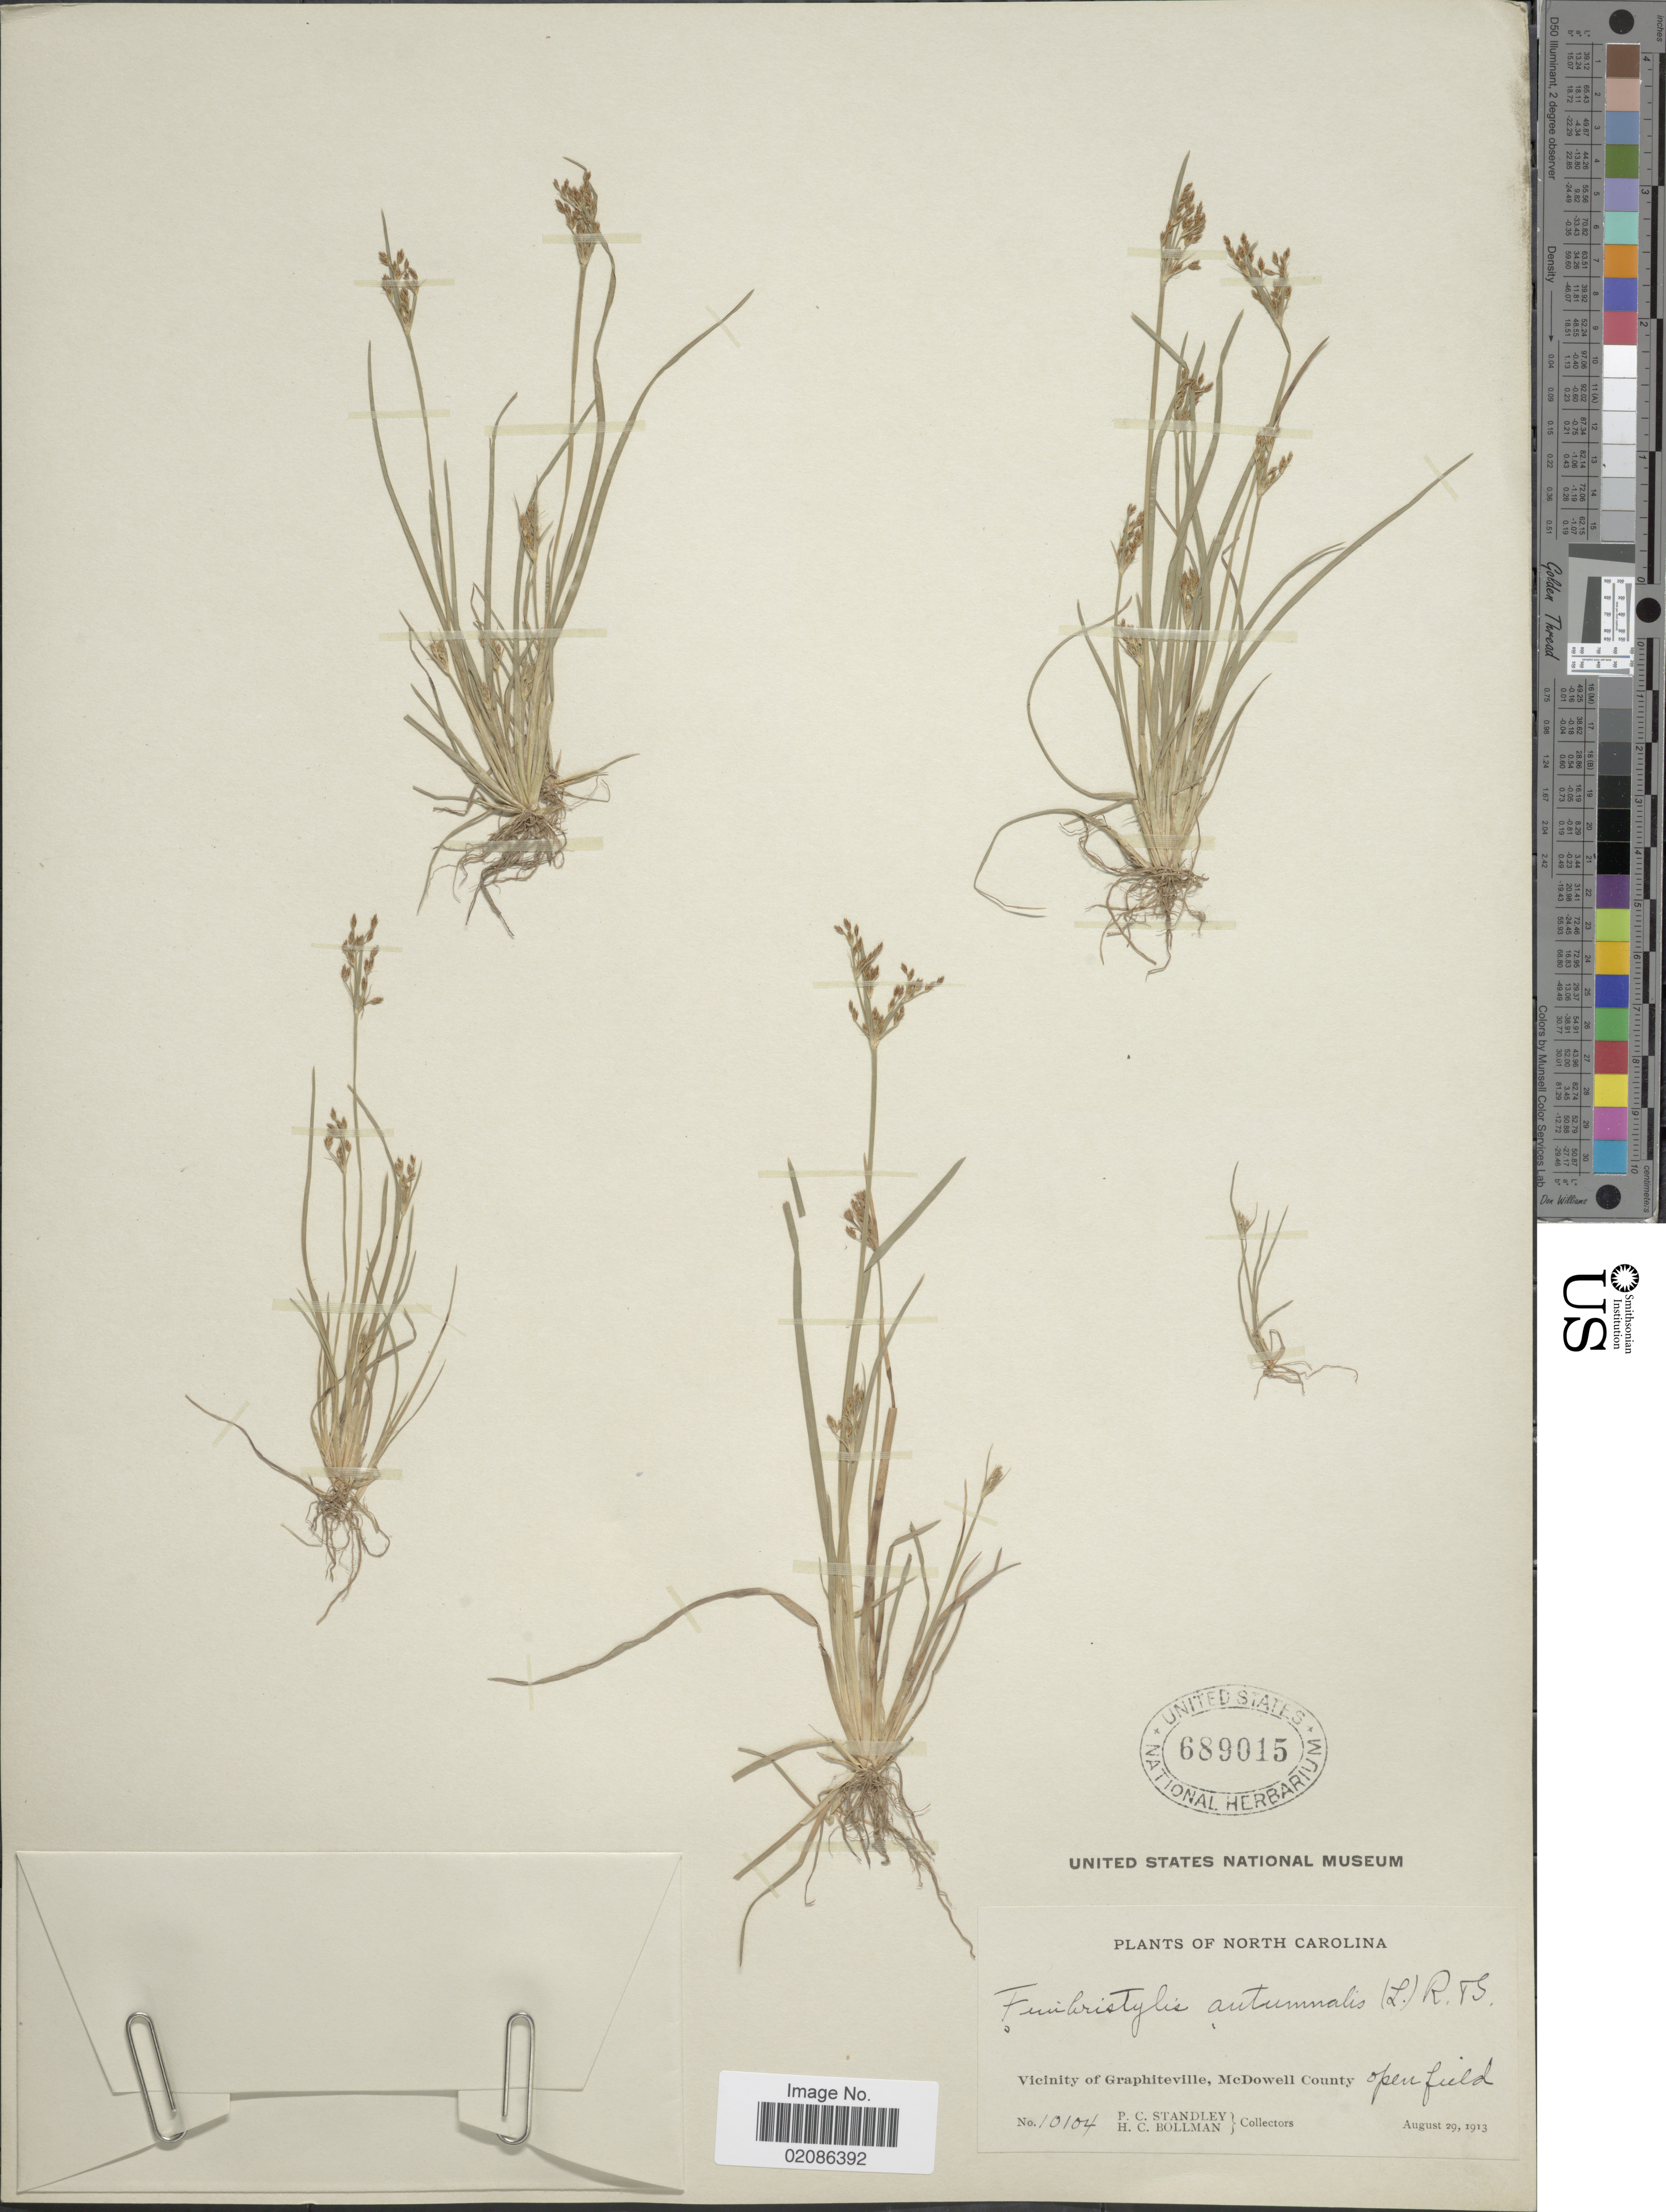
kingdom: Plantae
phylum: Tracheophyta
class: Liliopsida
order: Poales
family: Cyperaceae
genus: Fimbristylis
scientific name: Fimbristylis autumnalis (L.) Roem. & Schult.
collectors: P. C. Standley & H. C. Bollman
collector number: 10104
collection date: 1913-08-29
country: United States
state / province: North Carolina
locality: Vicinity of Graphiteville, ,McDowell County, open field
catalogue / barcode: US 689015